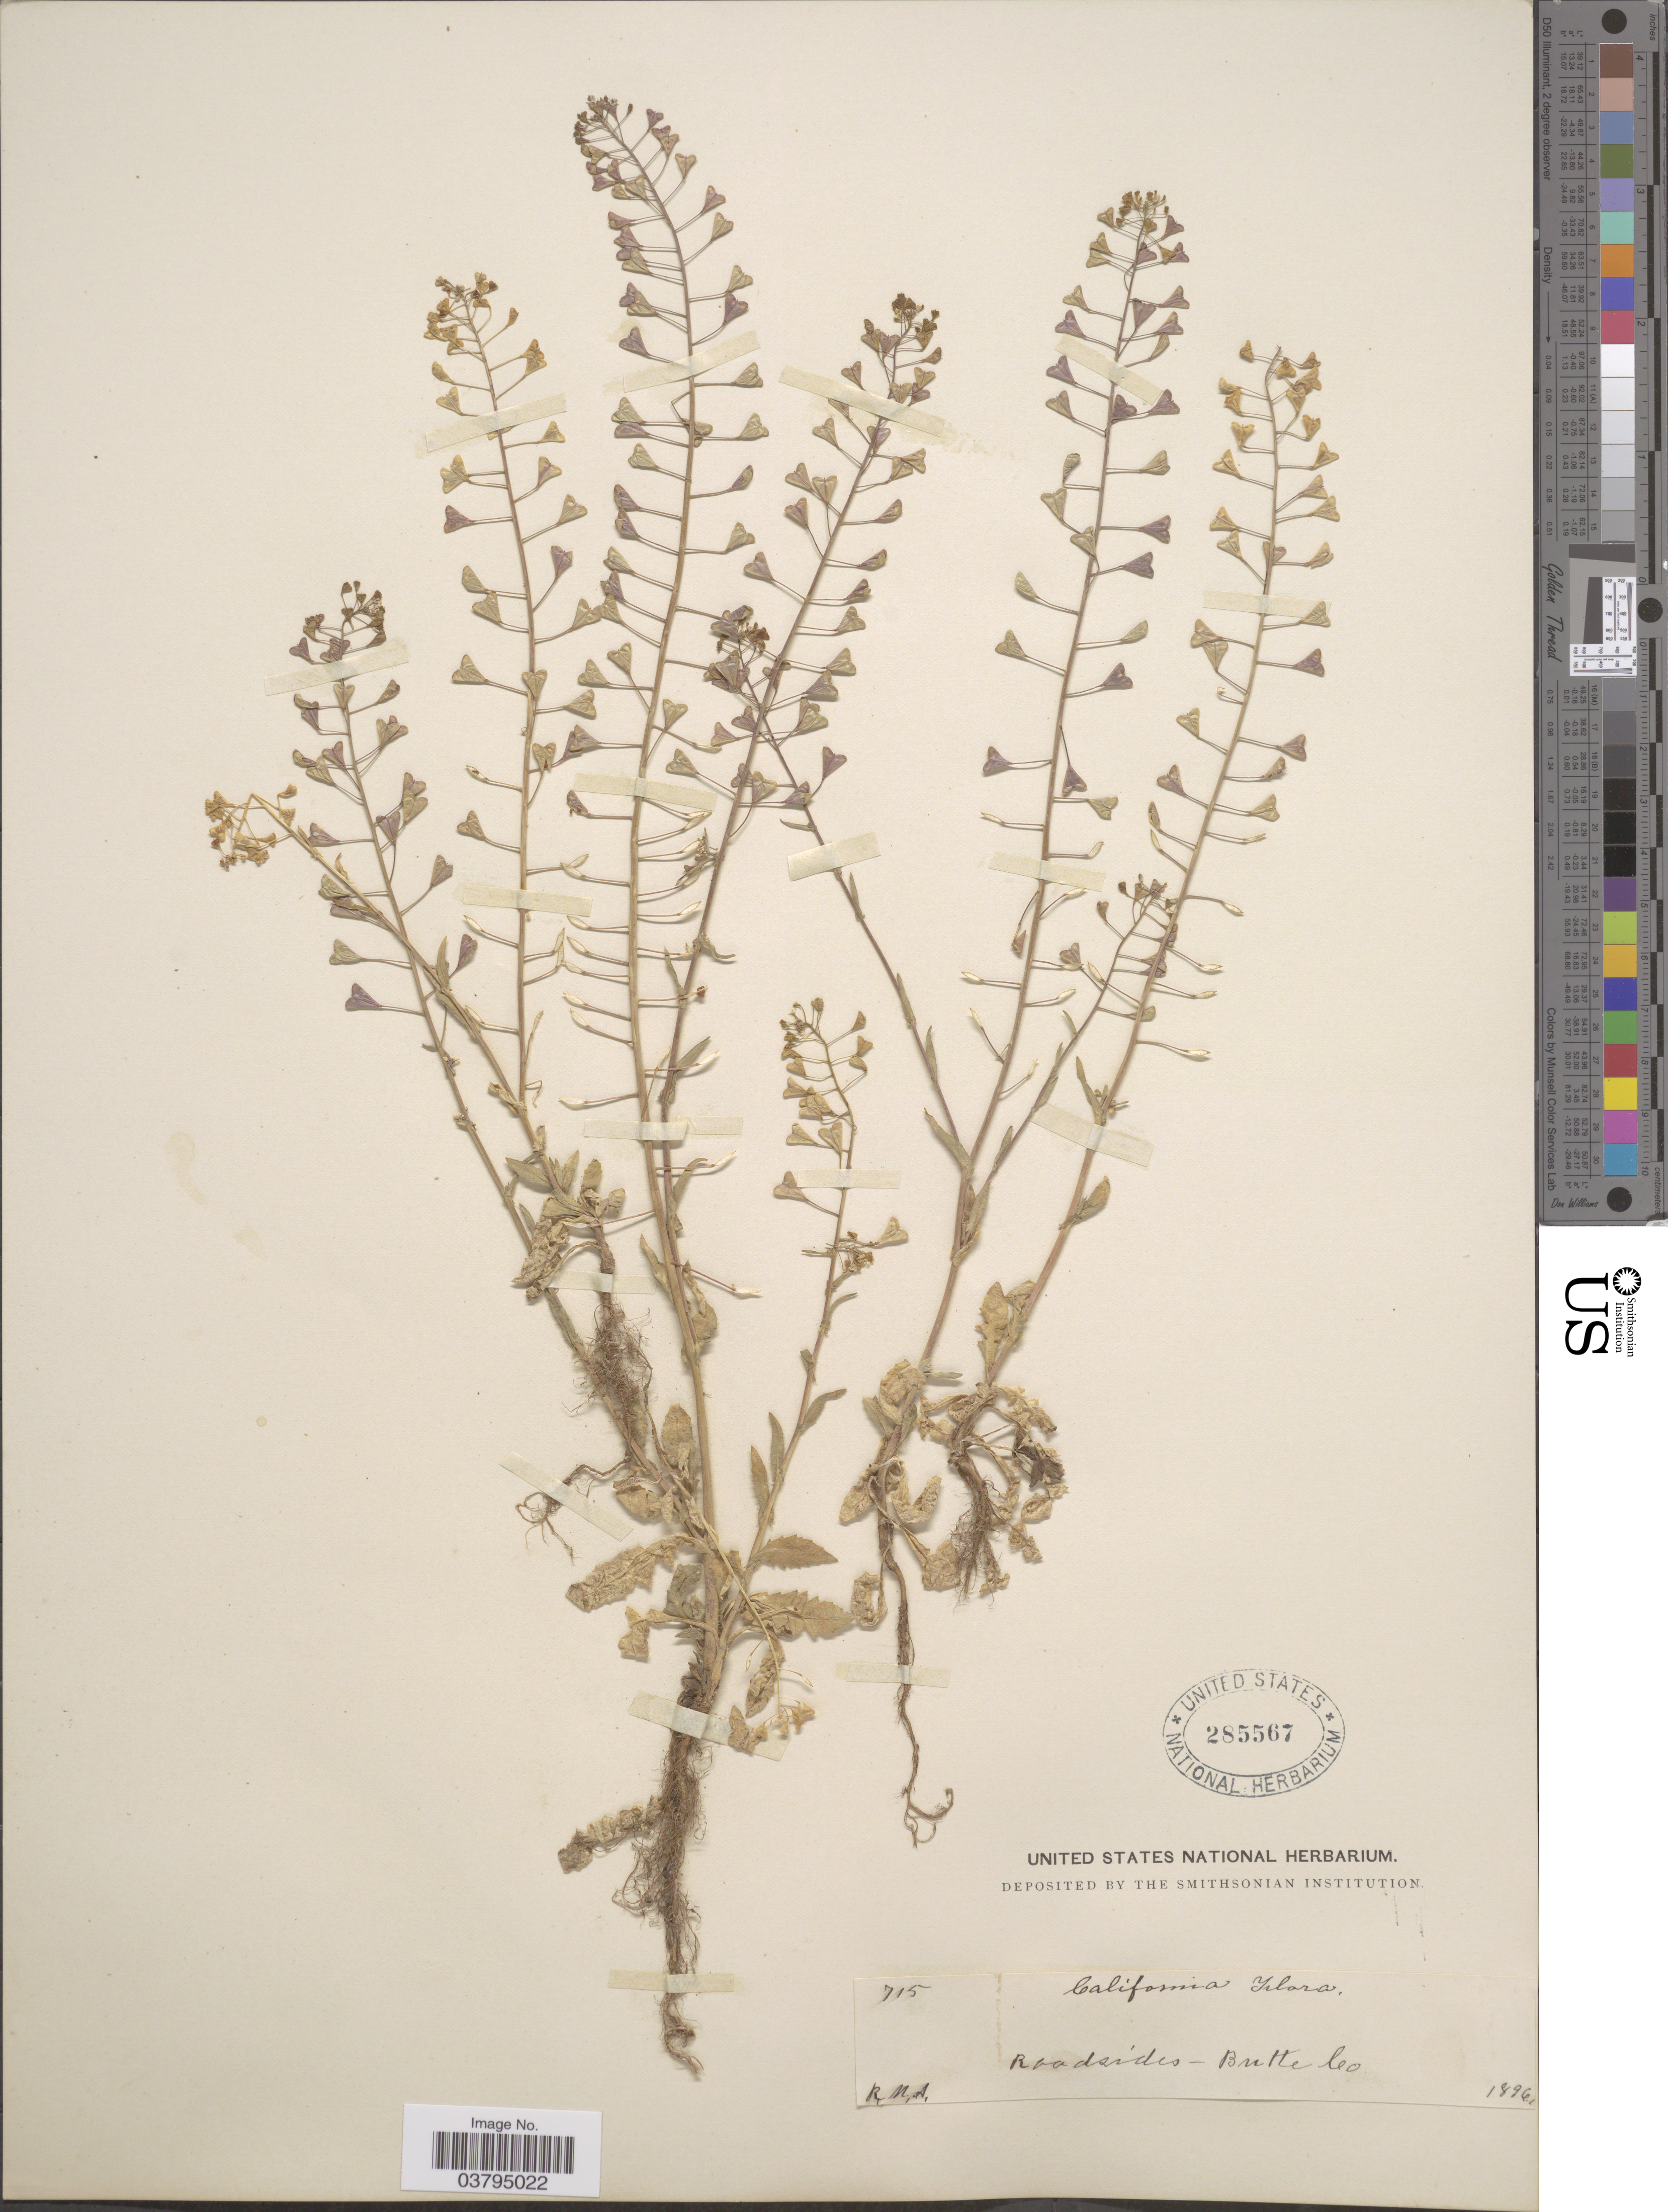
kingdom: Plantae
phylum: Tracheophyta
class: Magnoliopsida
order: Brassicales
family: Brassicaceae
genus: Capsella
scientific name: Capsella bursa-pastoris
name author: (L.) Medik.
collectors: R. M. A.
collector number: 715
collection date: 1896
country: United States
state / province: California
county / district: Butte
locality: Roadsides- Butte Co.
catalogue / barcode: US 285567